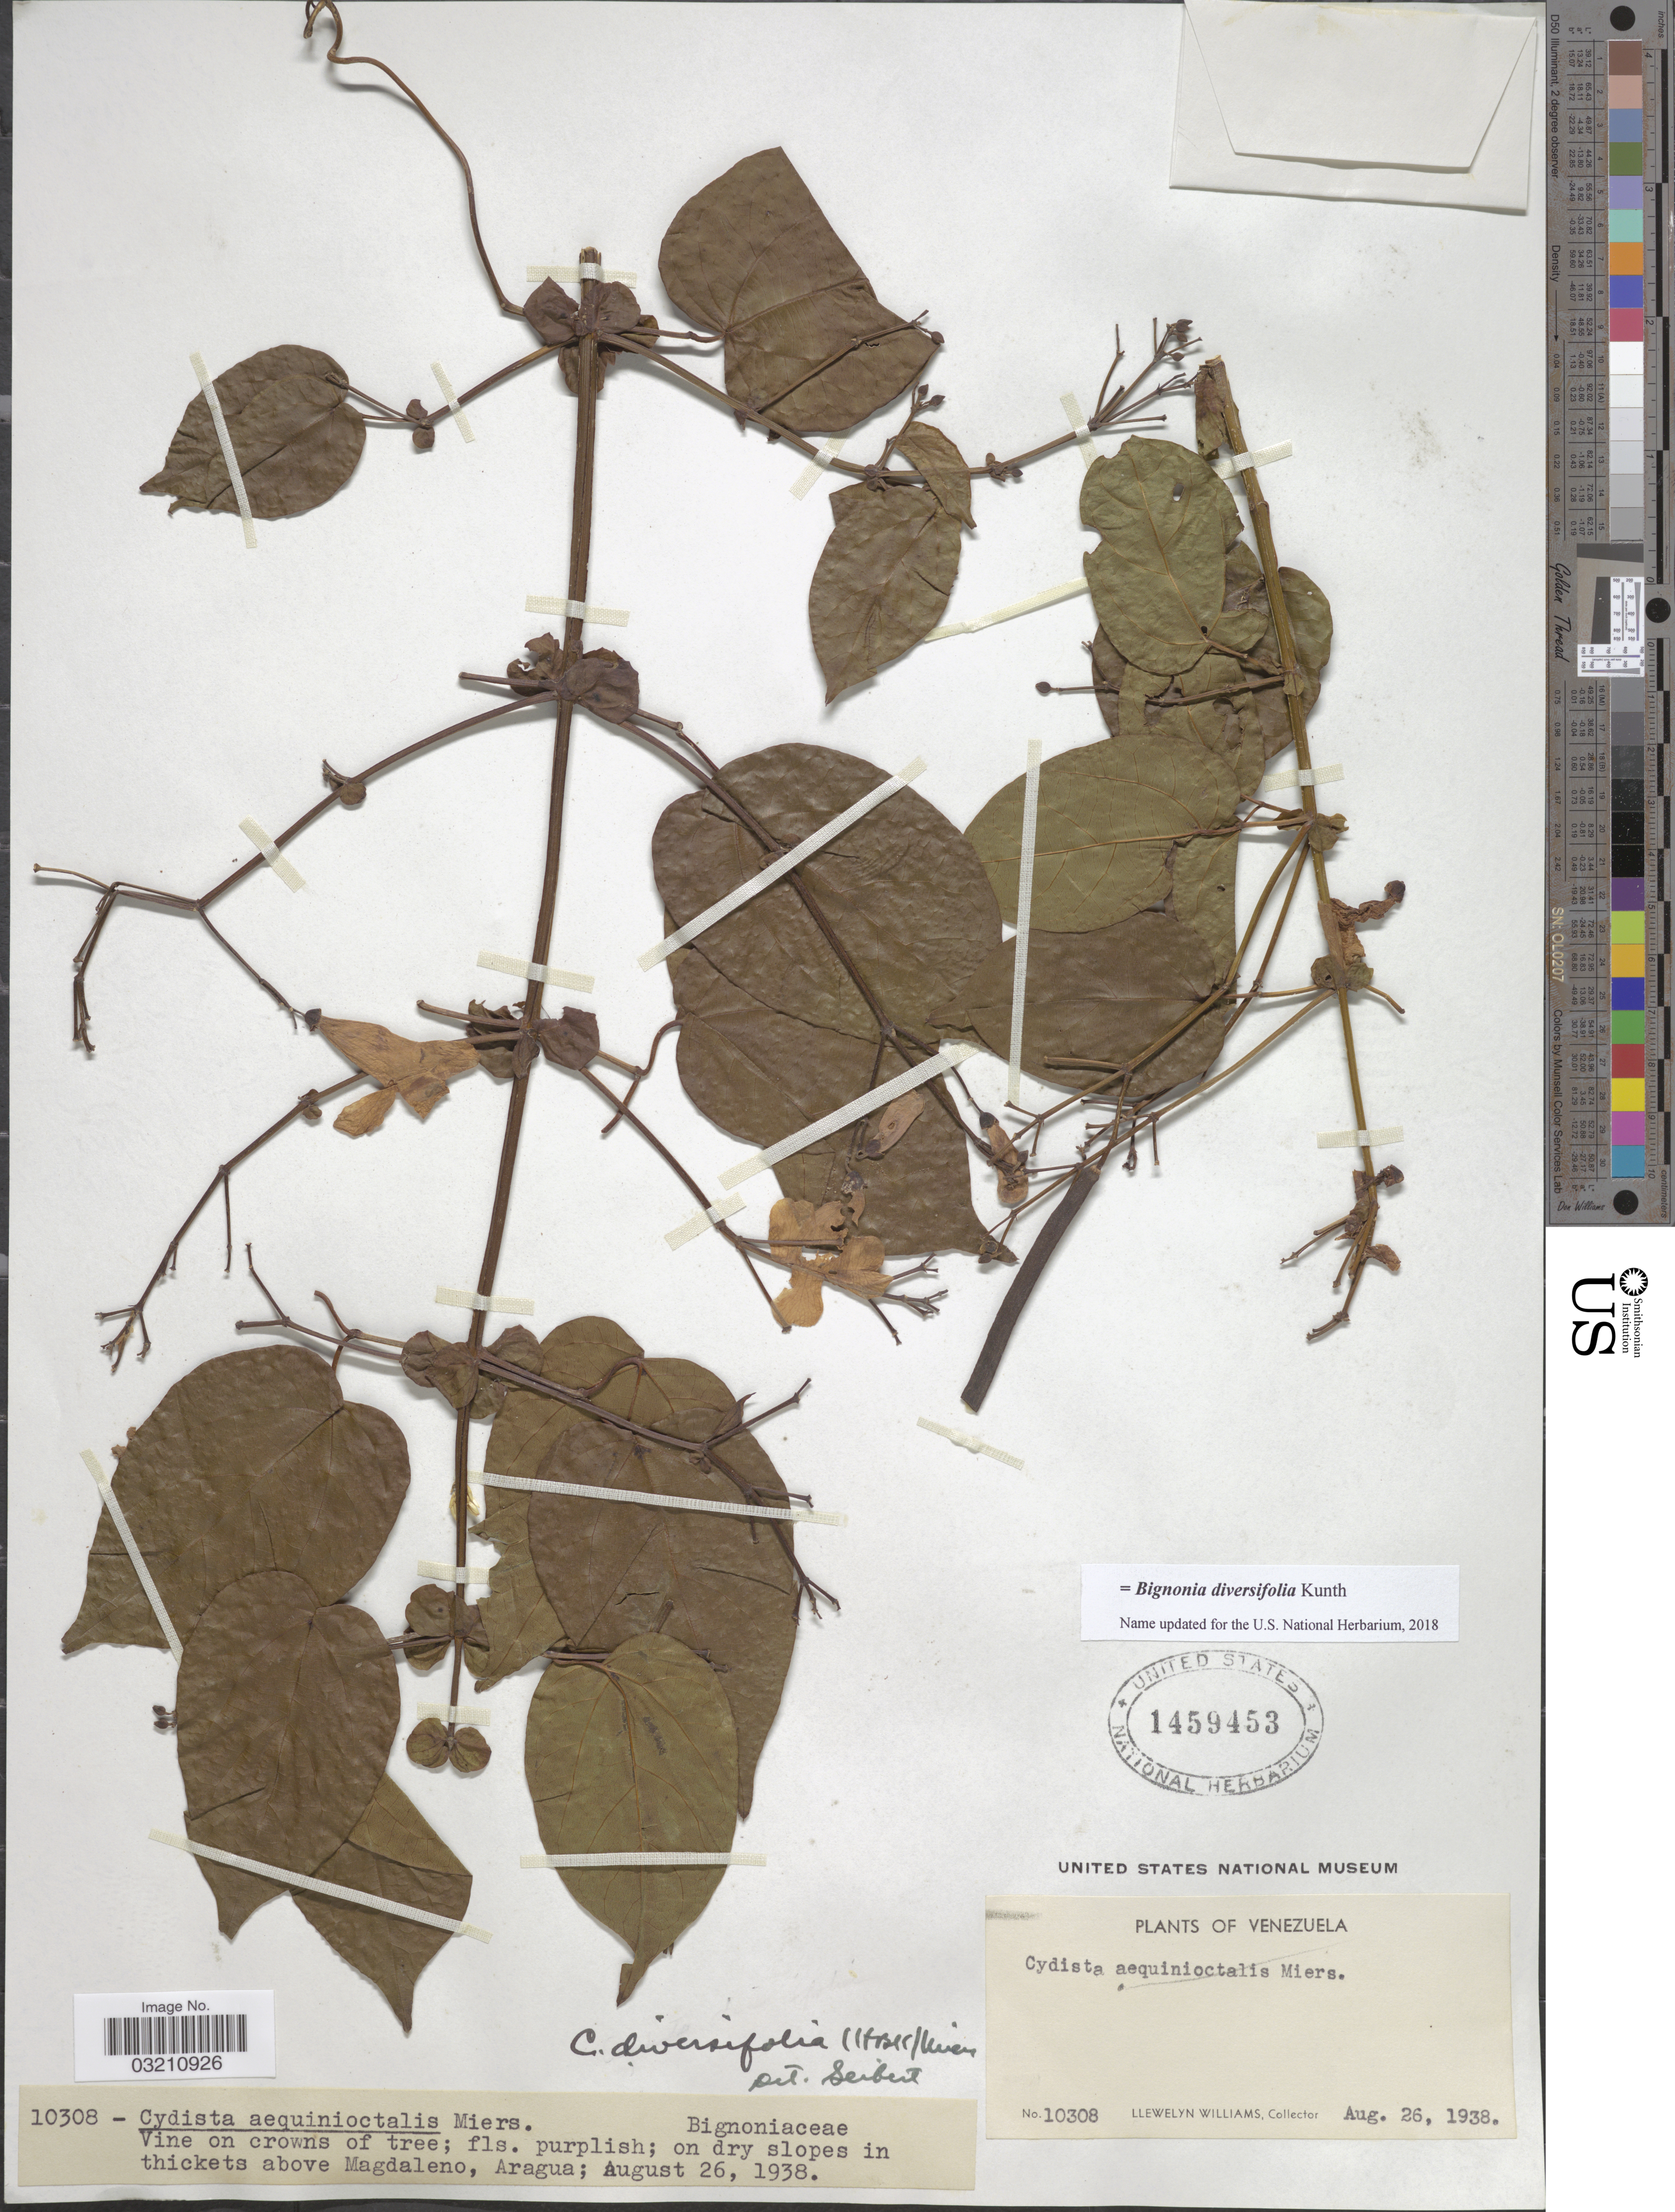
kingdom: Plantae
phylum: Tracheophyta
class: Magnoliopsida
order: Lamiales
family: Bignoniaceae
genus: Bignonia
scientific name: Bignonia diversifolia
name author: Kunth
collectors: Ll. Williams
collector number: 10308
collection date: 1938-08-26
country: Venezuela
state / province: Aragua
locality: On dry slopes in thickets above Magdaleno.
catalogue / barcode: US 1459453